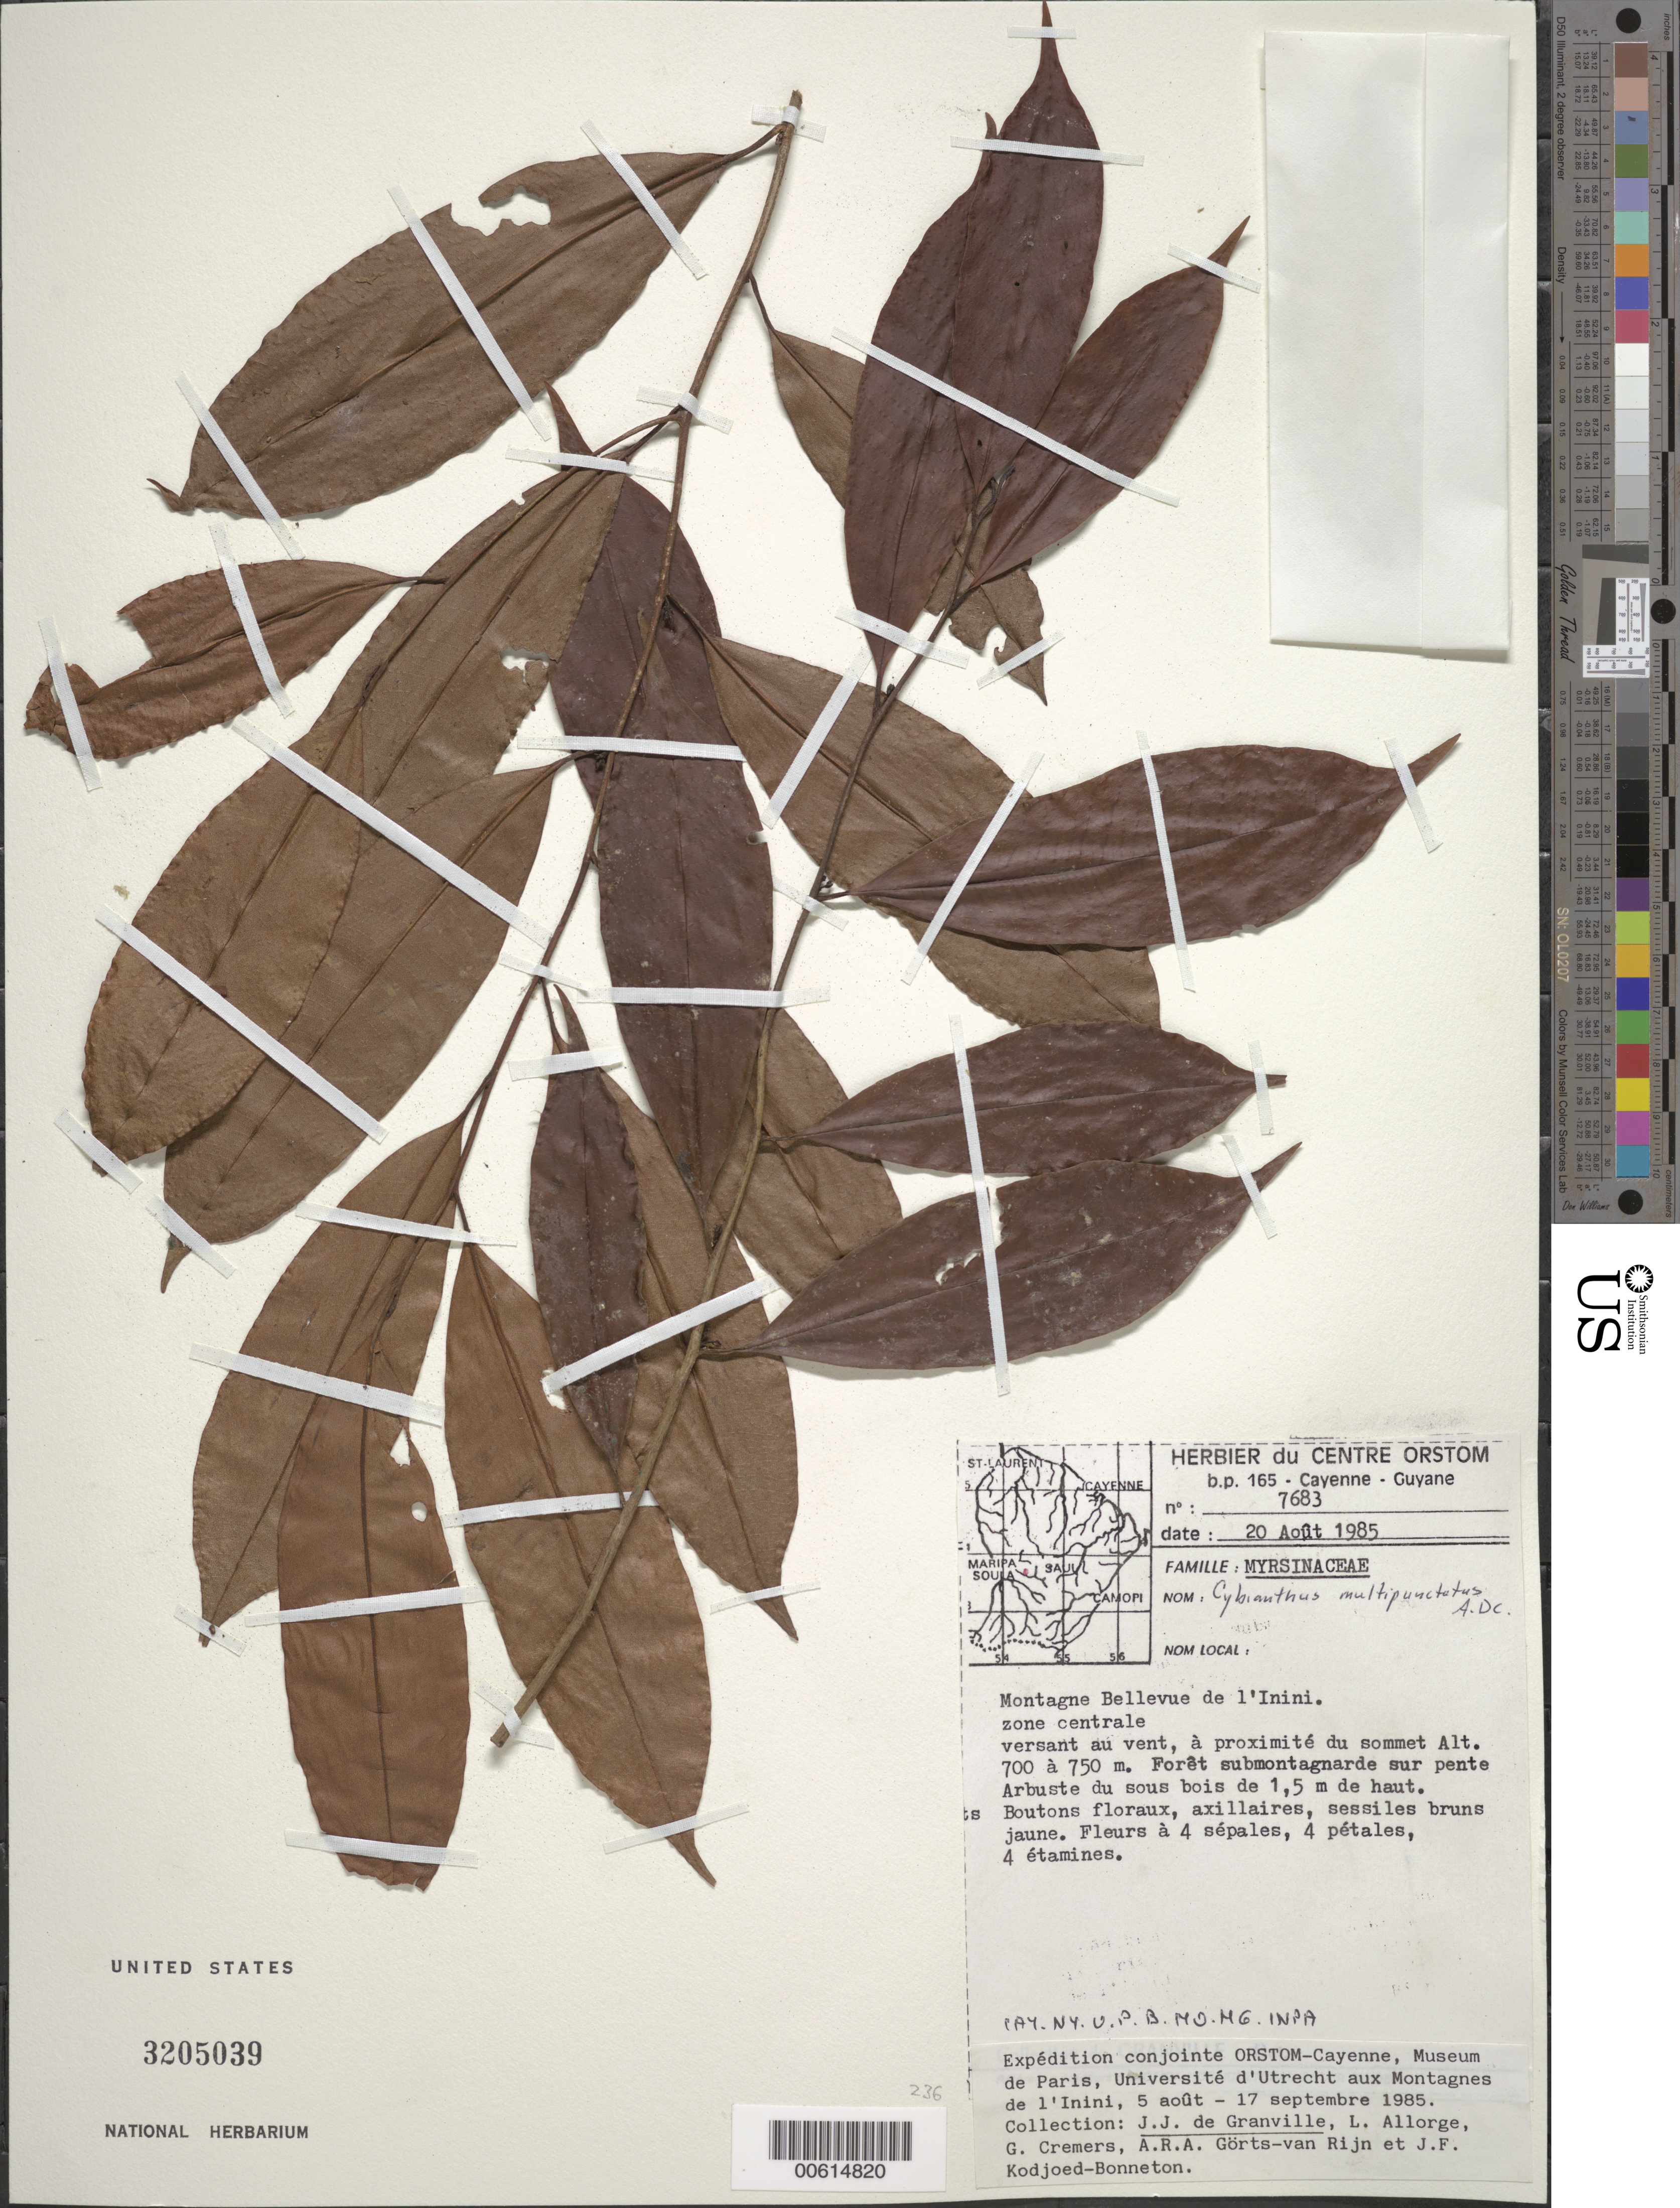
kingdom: Plantae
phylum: Tracheophyta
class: Magnoliopsida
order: Ericales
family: Primulaceae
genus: Cybianthus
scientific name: Cybianthus multipunctatus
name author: A. DC.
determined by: Pipoly, J. J., III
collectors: J.-J. de Granville, L. Allorge, G. Cremers, A. .R. A. Görts-van Rijn & J. Kodjoed-Bonneton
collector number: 7683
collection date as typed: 20-Aug-85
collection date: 1985-08-20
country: French Guiana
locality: Montagnes Bellevue de l'Inini, zone centrale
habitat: Forêt submontagnarde sur pente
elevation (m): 700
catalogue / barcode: US 3205039